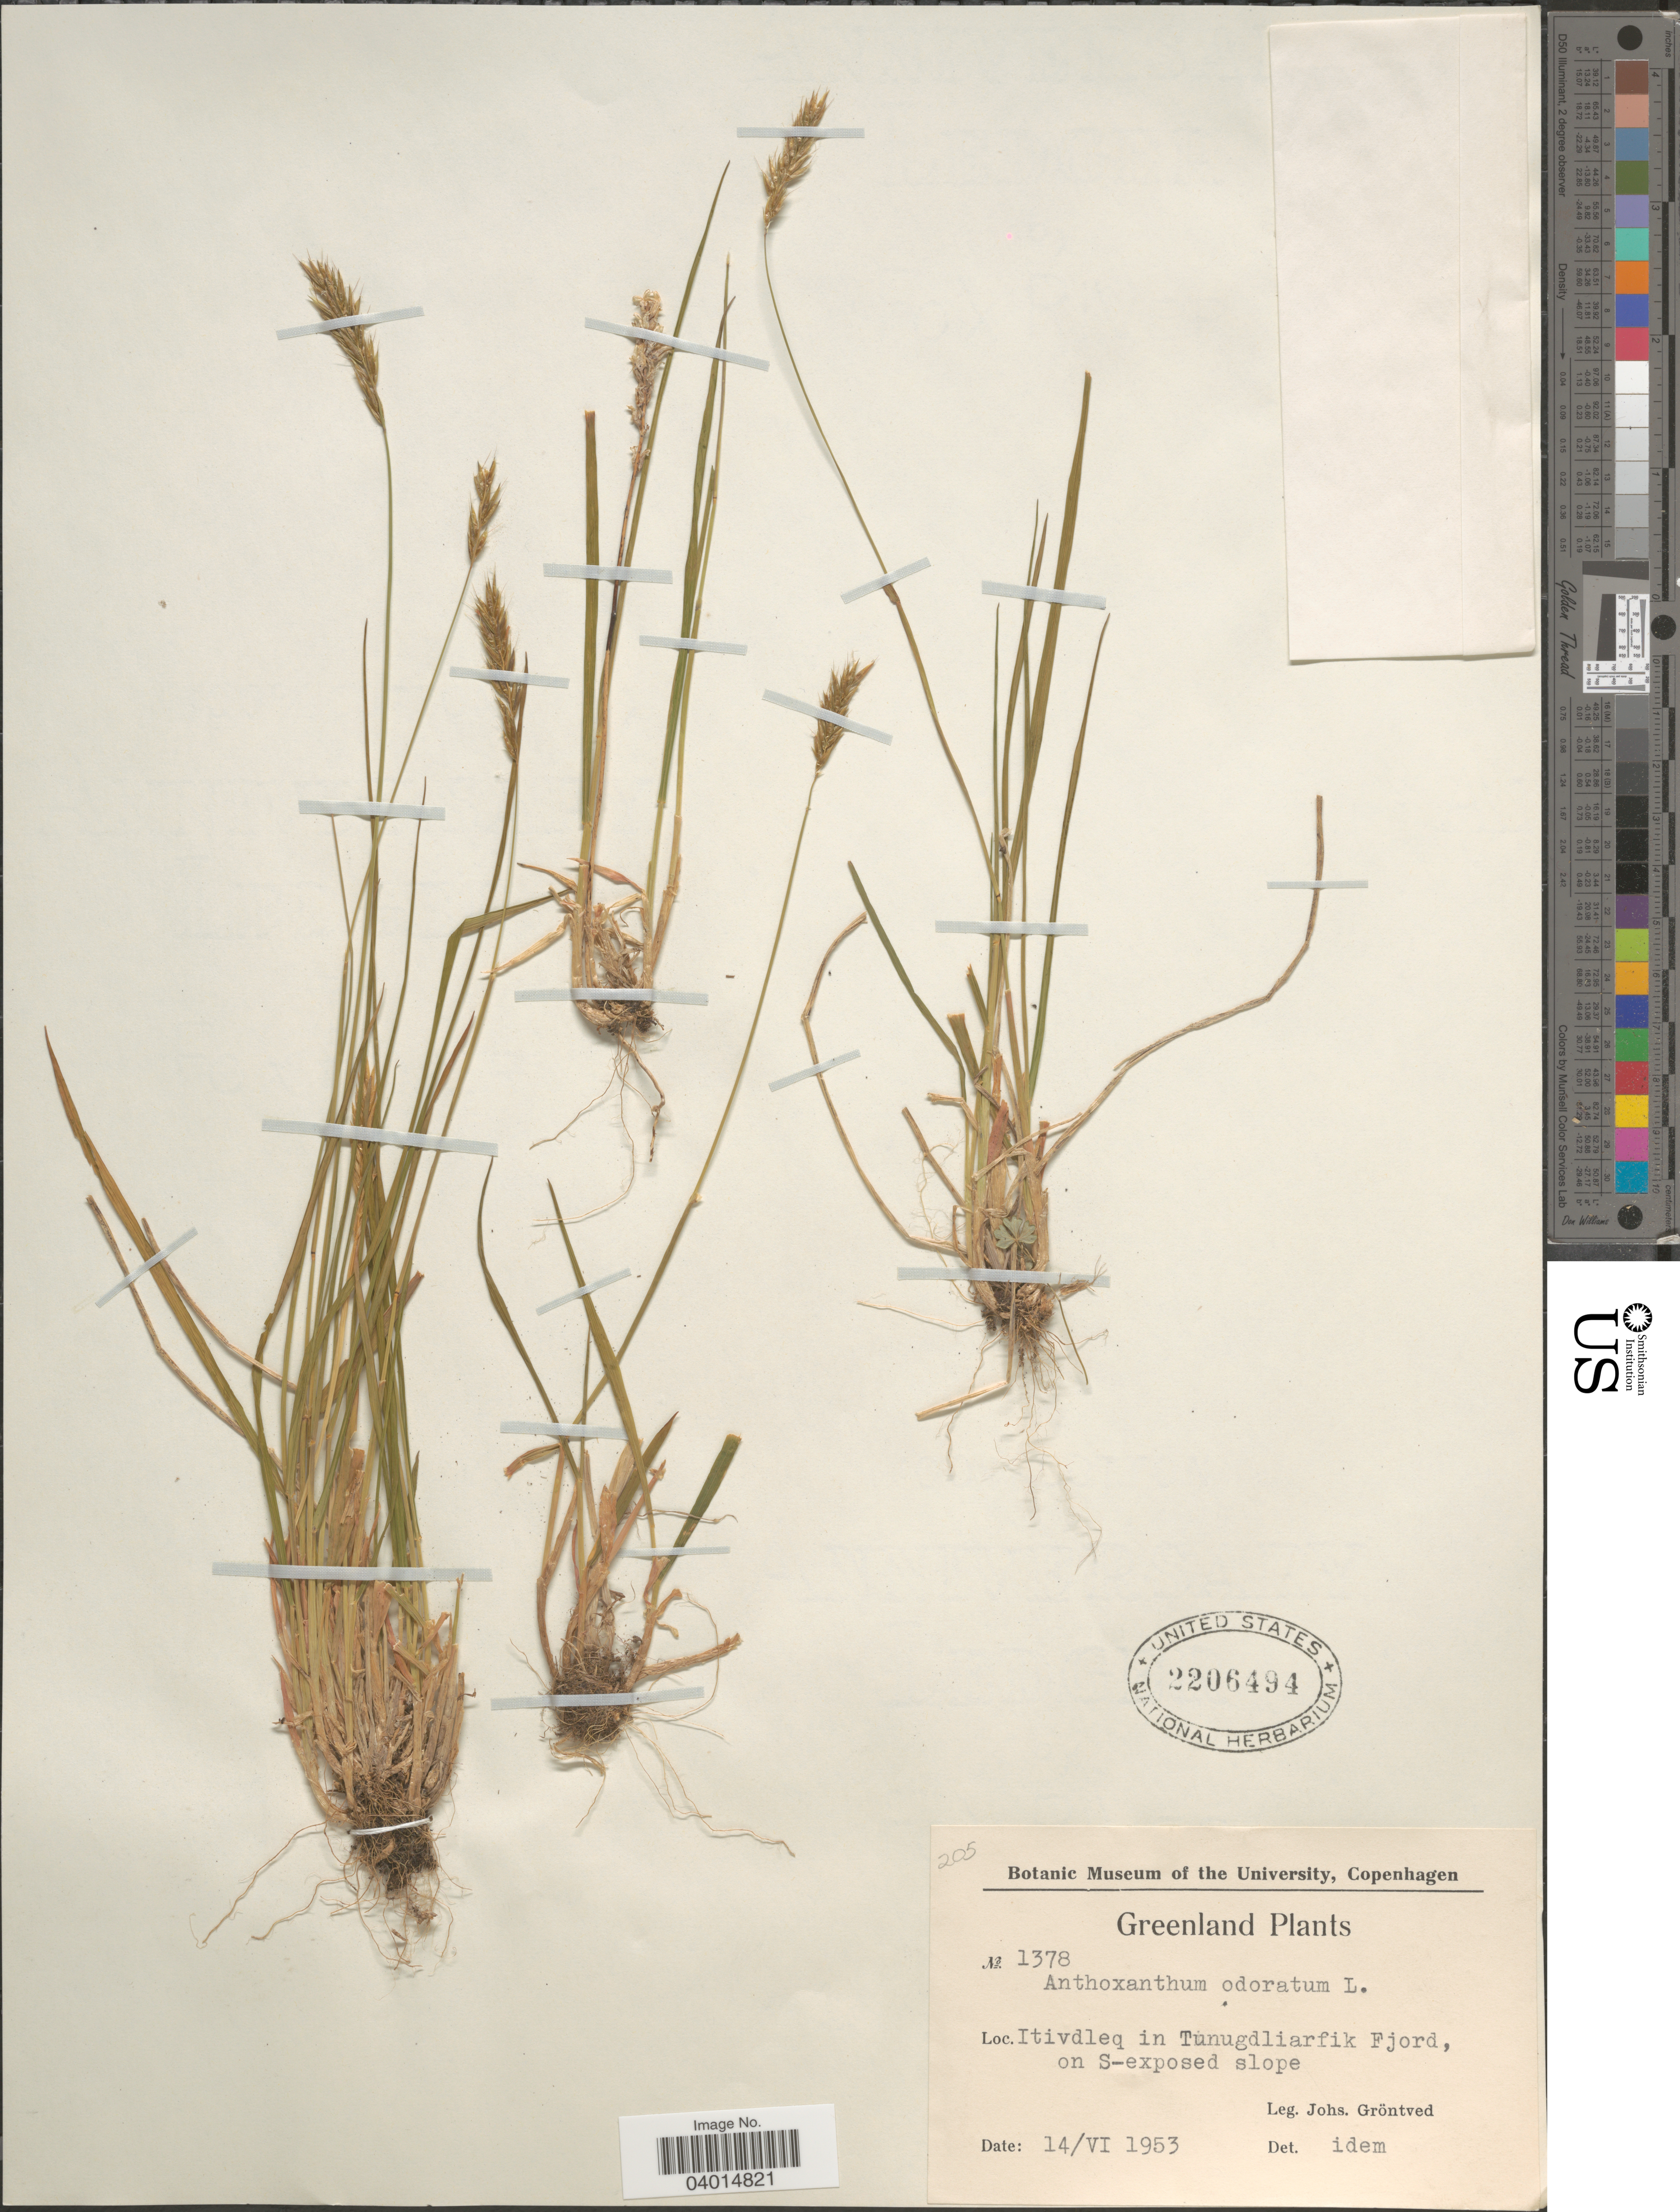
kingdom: Plantae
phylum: Tracheophyta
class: Liliopsida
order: Poales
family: Poaceae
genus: Anthoxanthum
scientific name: Anthoxanthum odoratum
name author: L.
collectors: J. Gröntved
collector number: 1378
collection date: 1953-06-14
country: Greenland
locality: Itivdleq in Tunugdliarfik Fjord, on S-exposed slope.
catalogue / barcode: US 2206494